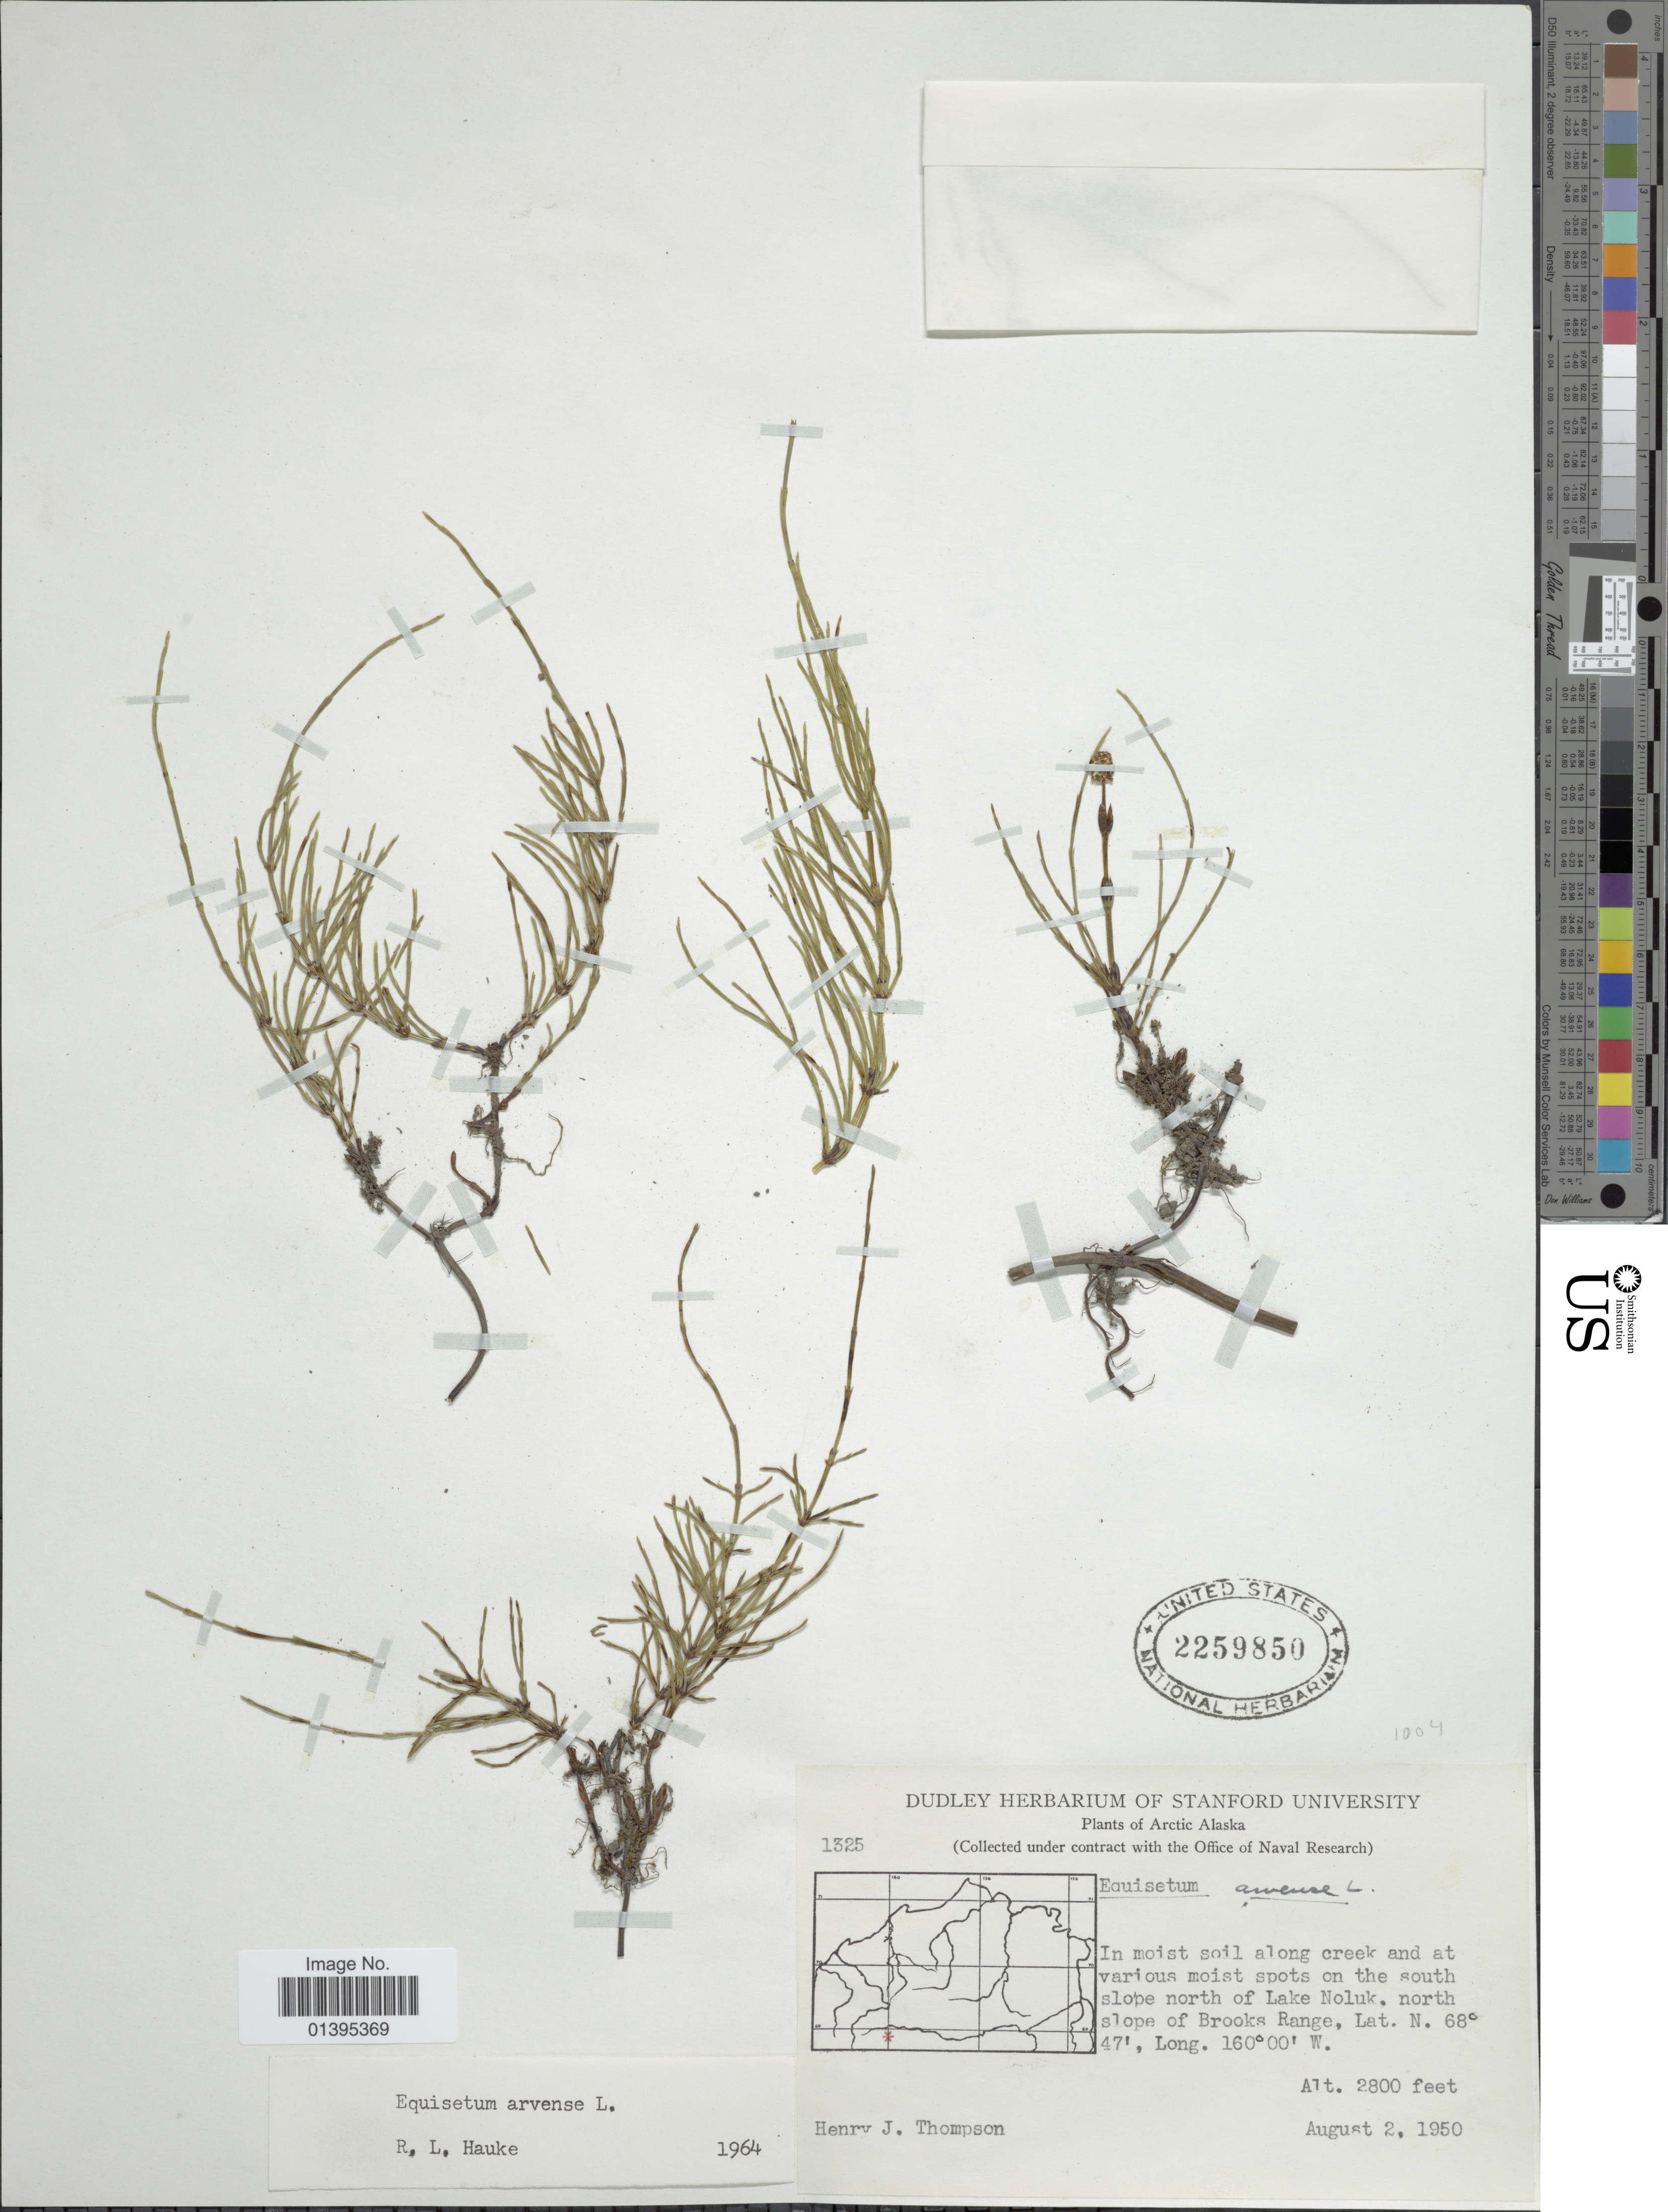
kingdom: Plantae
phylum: Tracheophyta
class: Polypodiopsida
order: Equisetales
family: Equisetaceae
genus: Equisetum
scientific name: Equisetum arvense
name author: L.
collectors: H. J. Thompson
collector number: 1325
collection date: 1950-08-02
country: United States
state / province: Alaska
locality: Arctic Alaska, in moist soil along creek and at various moist spots on the south slope north of Lake Noluk, north slope of Brooks Range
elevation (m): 853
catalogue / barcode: US 2259850